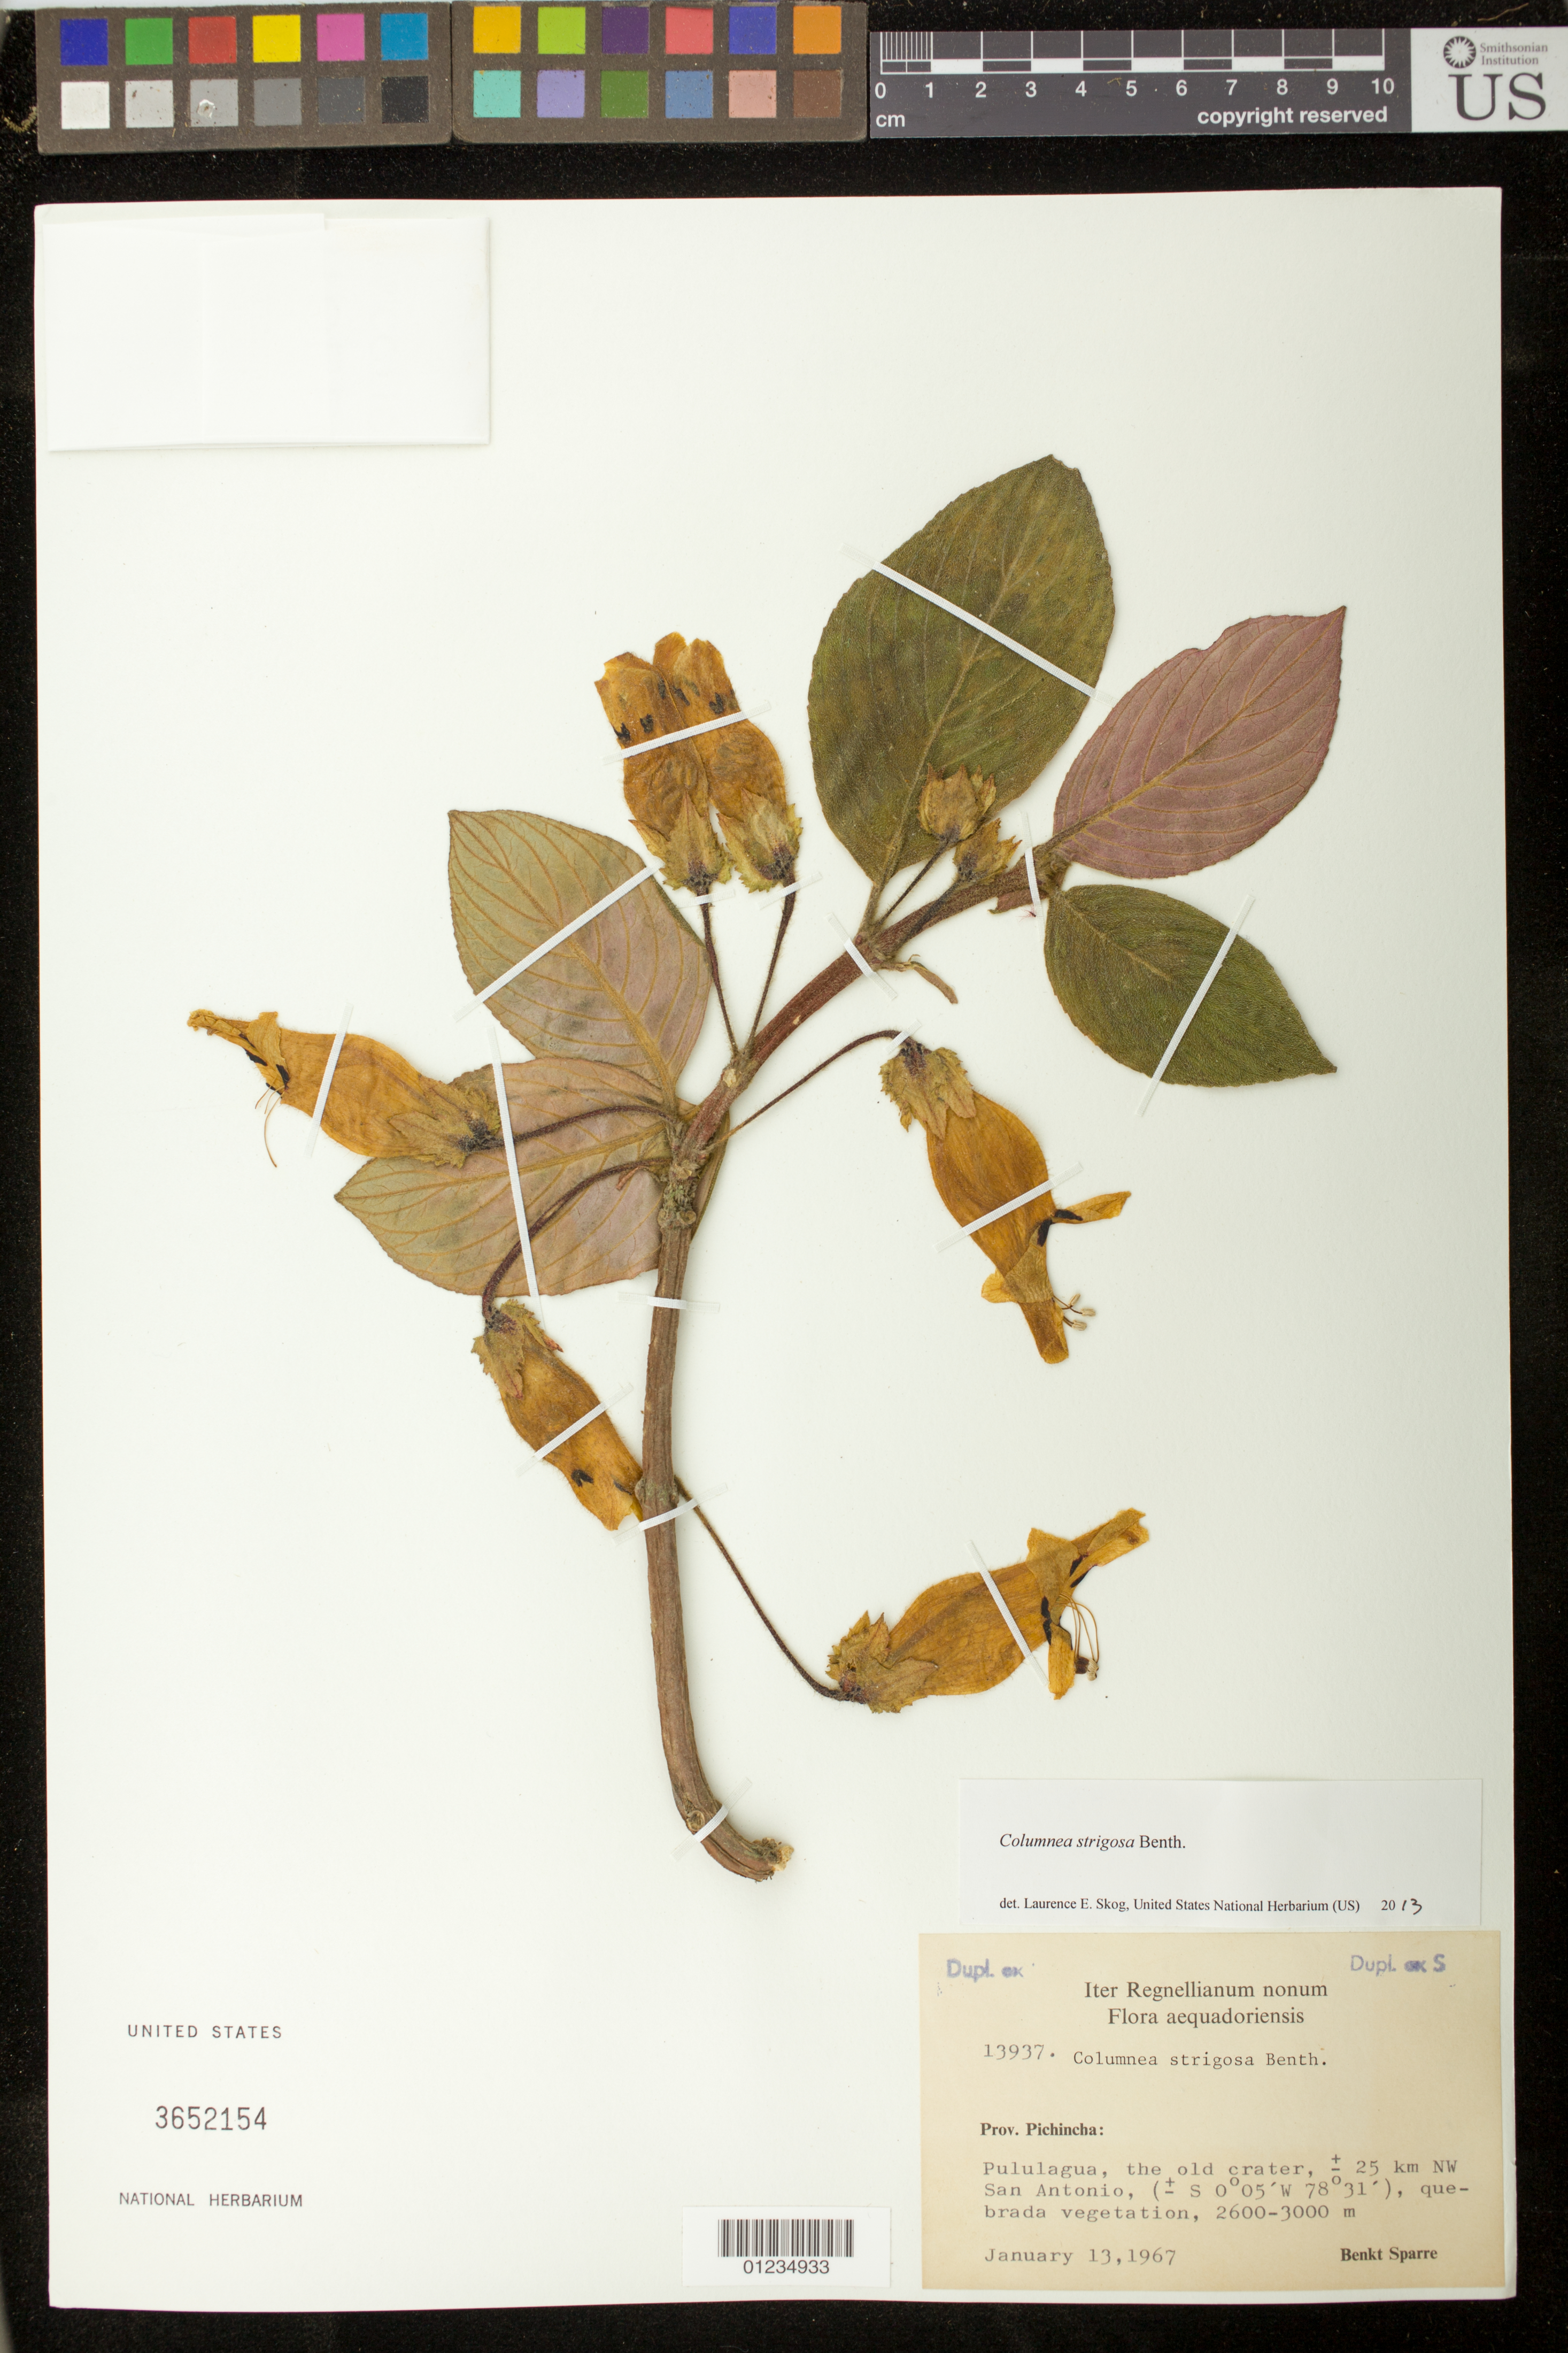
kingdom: Plantae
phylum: Tracheophyta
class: Magnoliopsida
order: Lamiales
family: Gesneriaceae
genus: Columnea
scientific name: Columnea strigosa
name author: Benth.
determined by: Skog, Laurence E.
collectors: B. Sparre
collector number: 13937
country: Ecuador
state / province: Pichincha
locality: Pululagua, old crater, NW San Antonio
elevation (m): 2600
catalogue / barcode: US 3652154